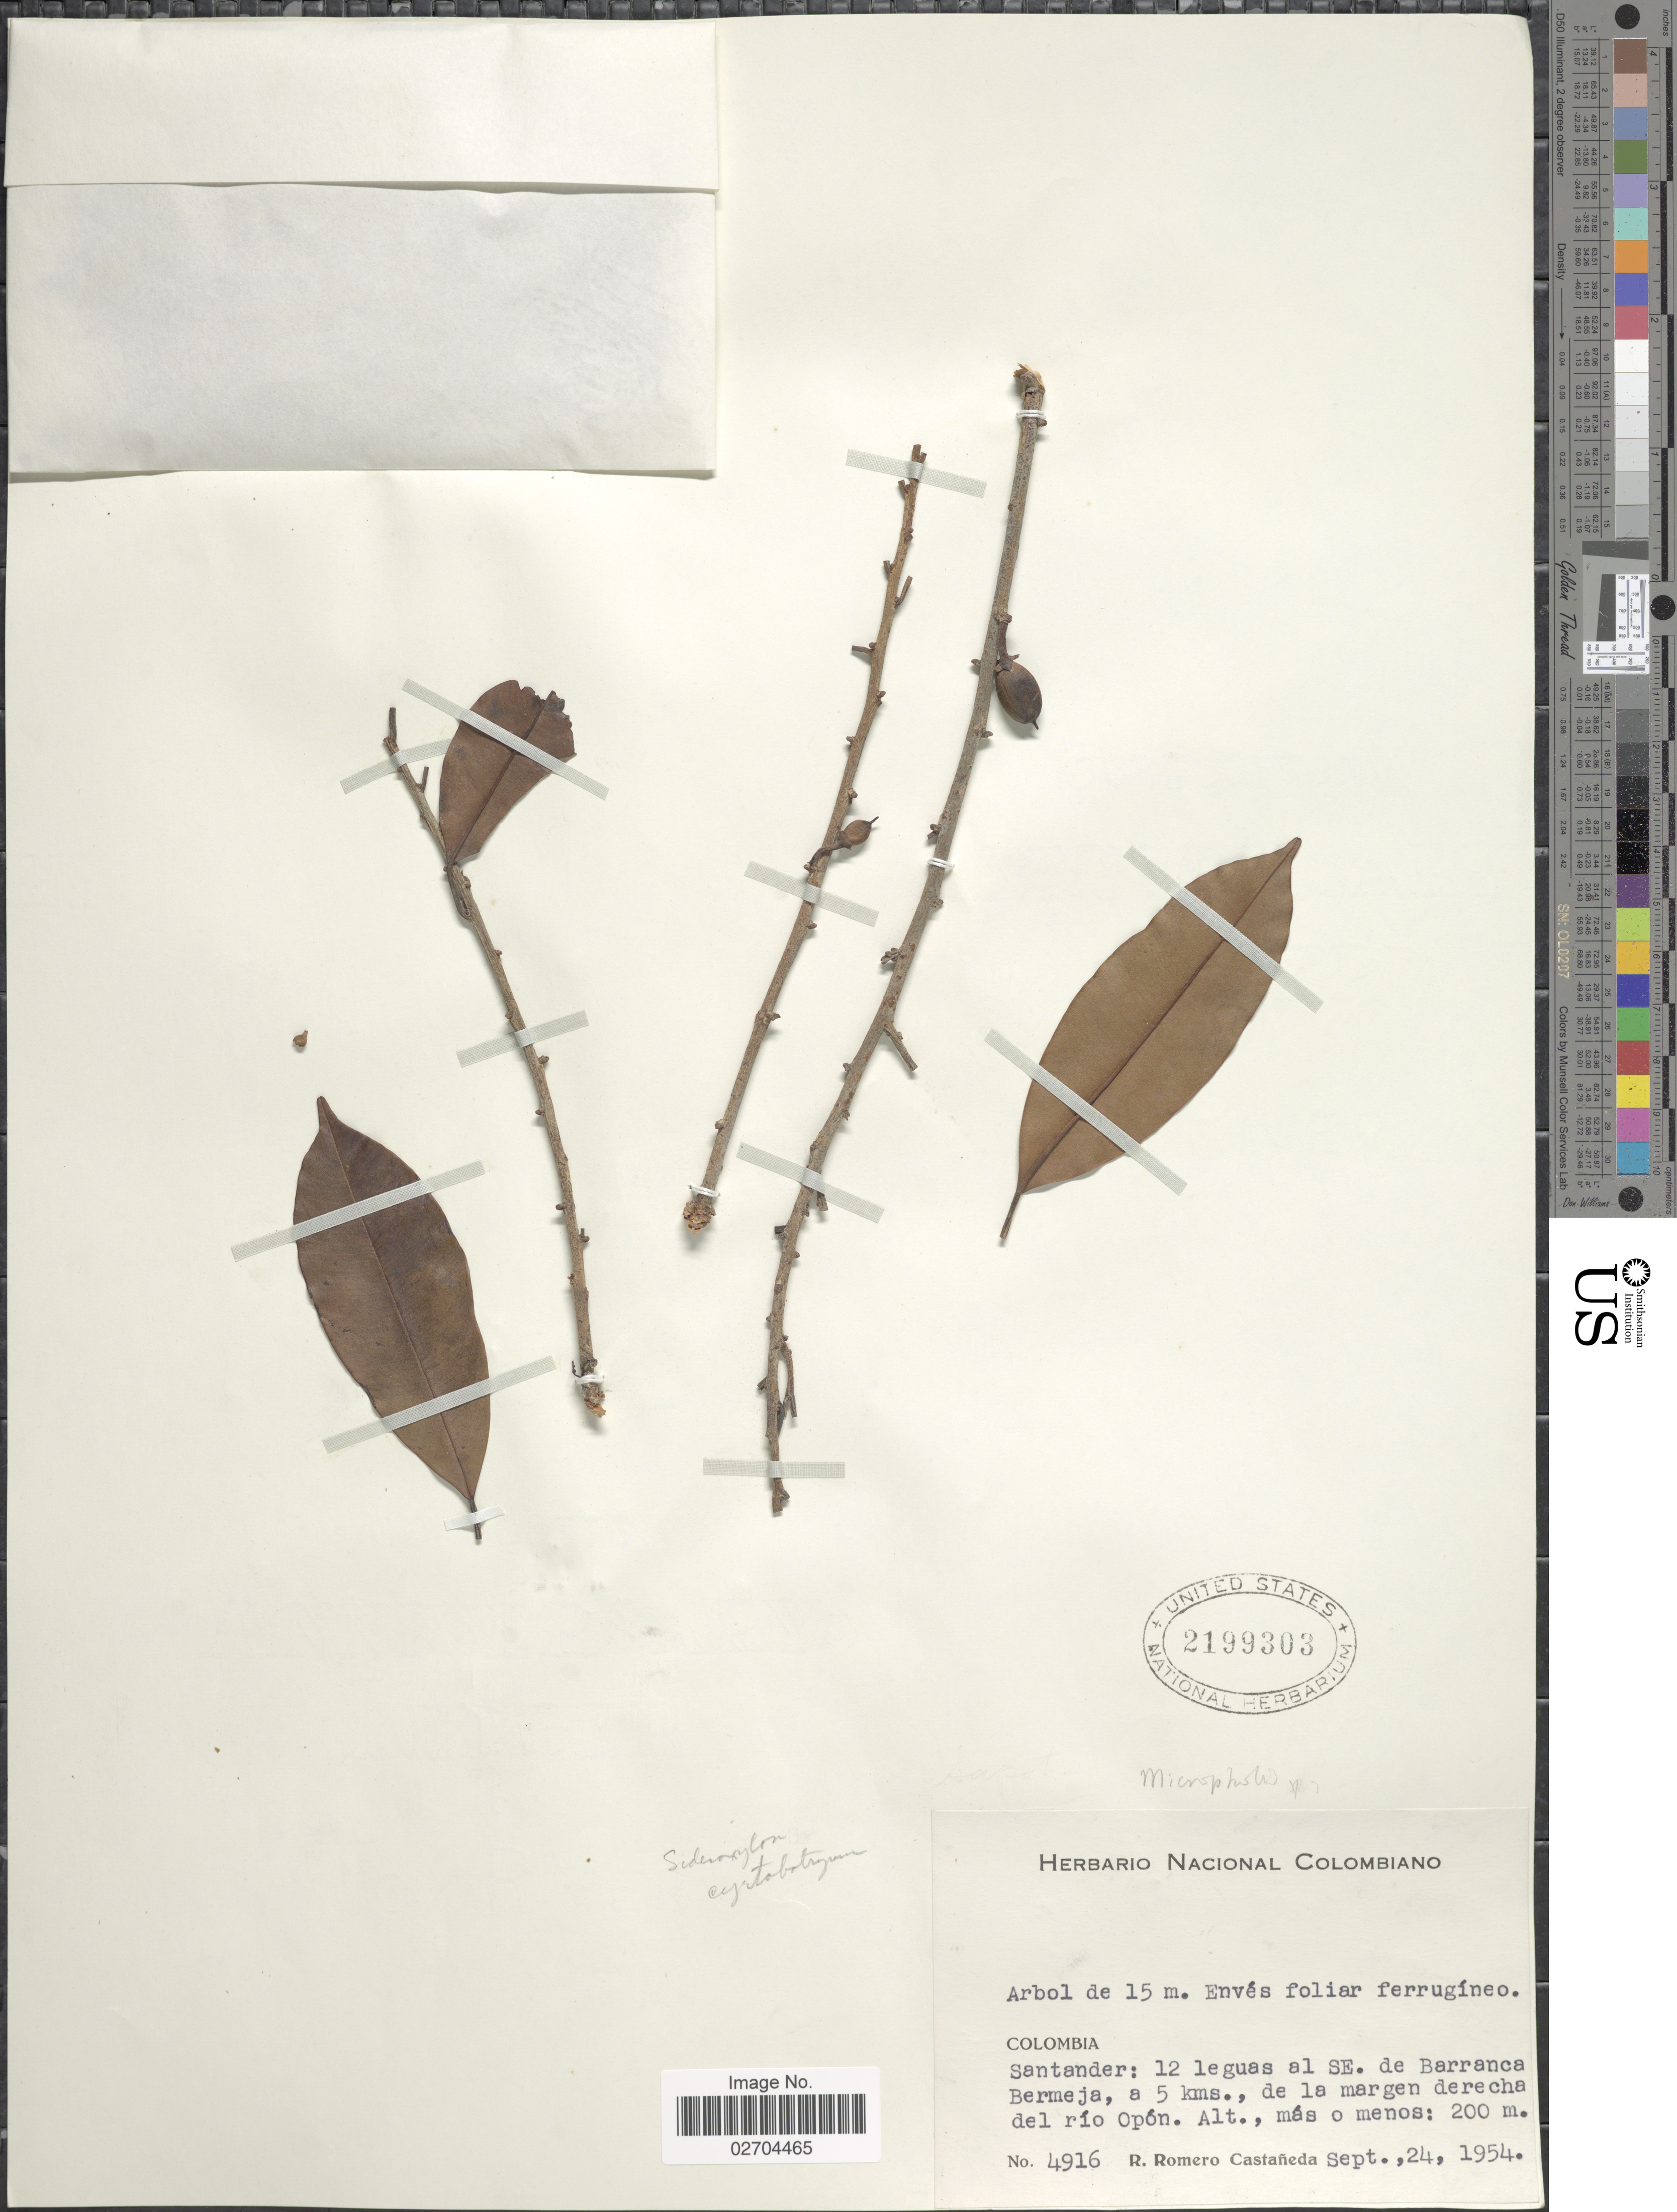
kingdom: Plantae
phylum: Tracheophyta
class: Magnoliopsida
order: Ericales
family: Sapotaceae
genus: Micropholis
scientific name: Micropholis sp.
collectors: R. Romero Castañeda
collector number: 4916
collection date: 1954-09-24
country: Colombia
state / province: Santander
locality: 12 leguas al SE. de Barranca Bermeja, a 5 kms., de la margen derecha del rio Opon.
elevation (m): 200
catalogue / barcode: US 2199303